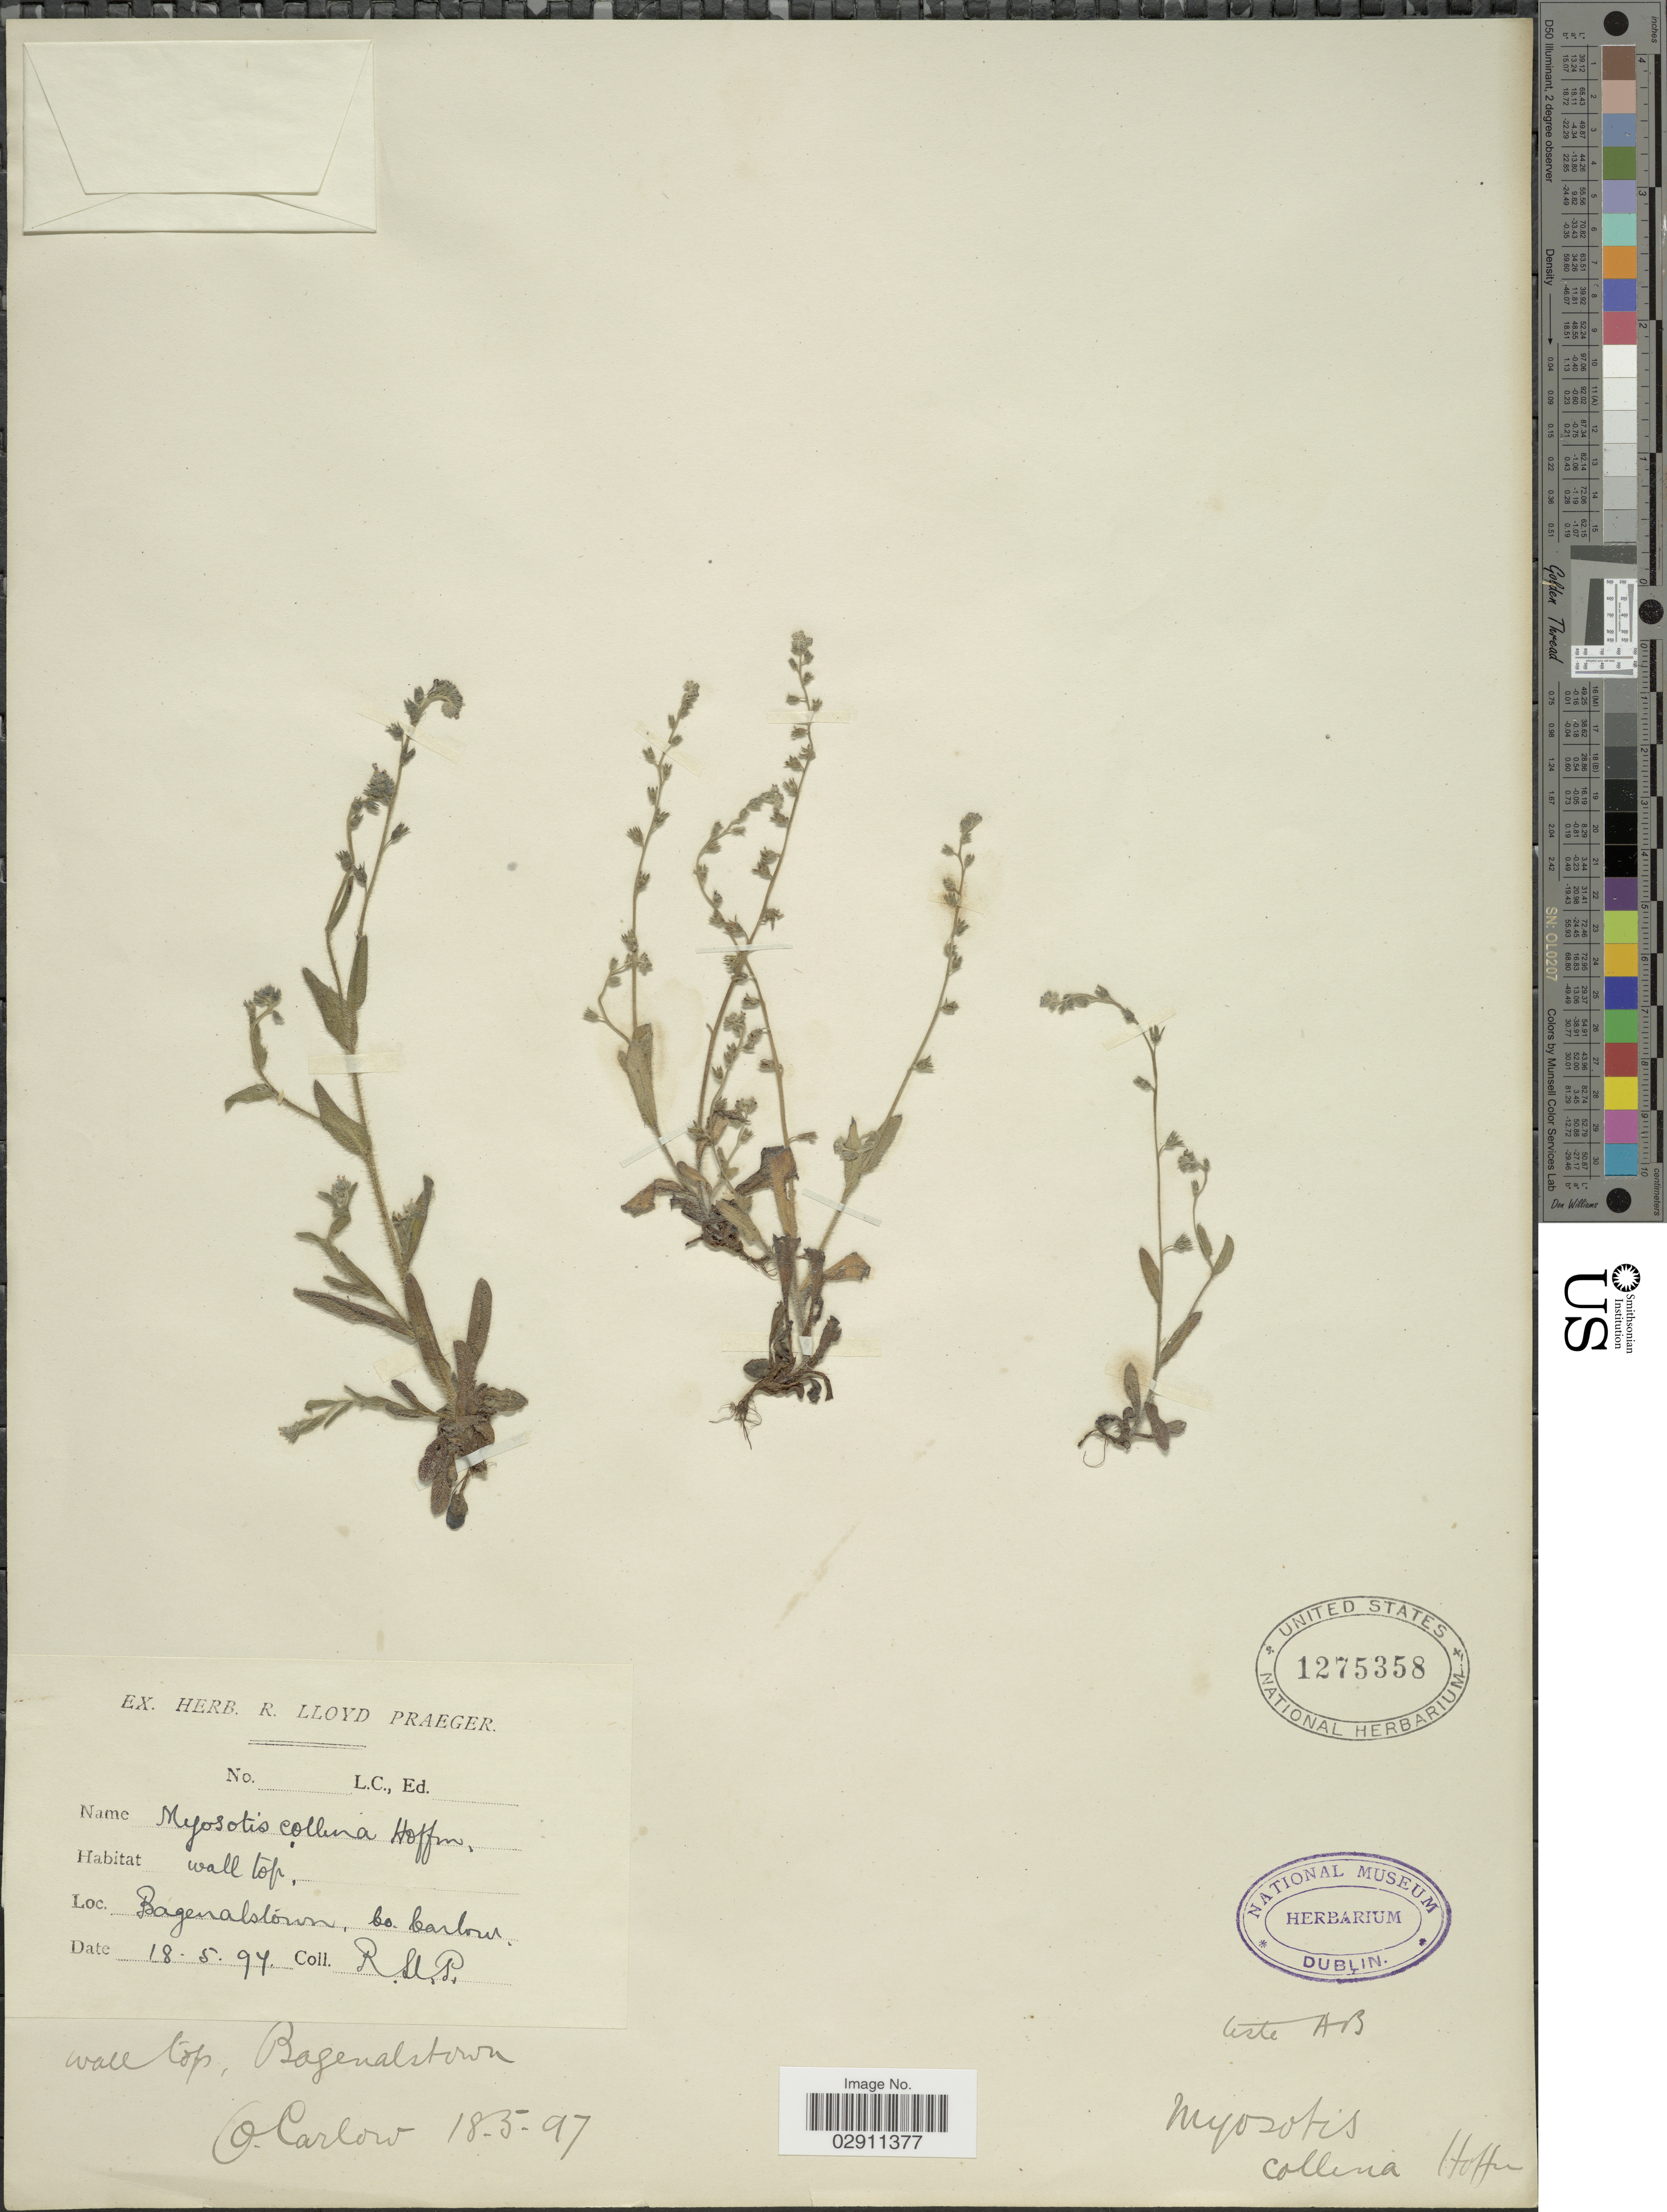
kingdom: Plantae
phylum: Tracheophyta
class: Magnoliopsida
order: Boraginales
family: Boraginaceae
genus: Myosotis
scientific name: Myosotis ramosissima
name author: Rochel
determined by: Goldman, Doug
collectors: R. Praeger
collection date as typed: Transcribed d/m/y: 18/5/97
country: Ireland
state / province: Leinster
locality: Bagenalstown Co. Carlow.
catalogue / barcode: US 1275358